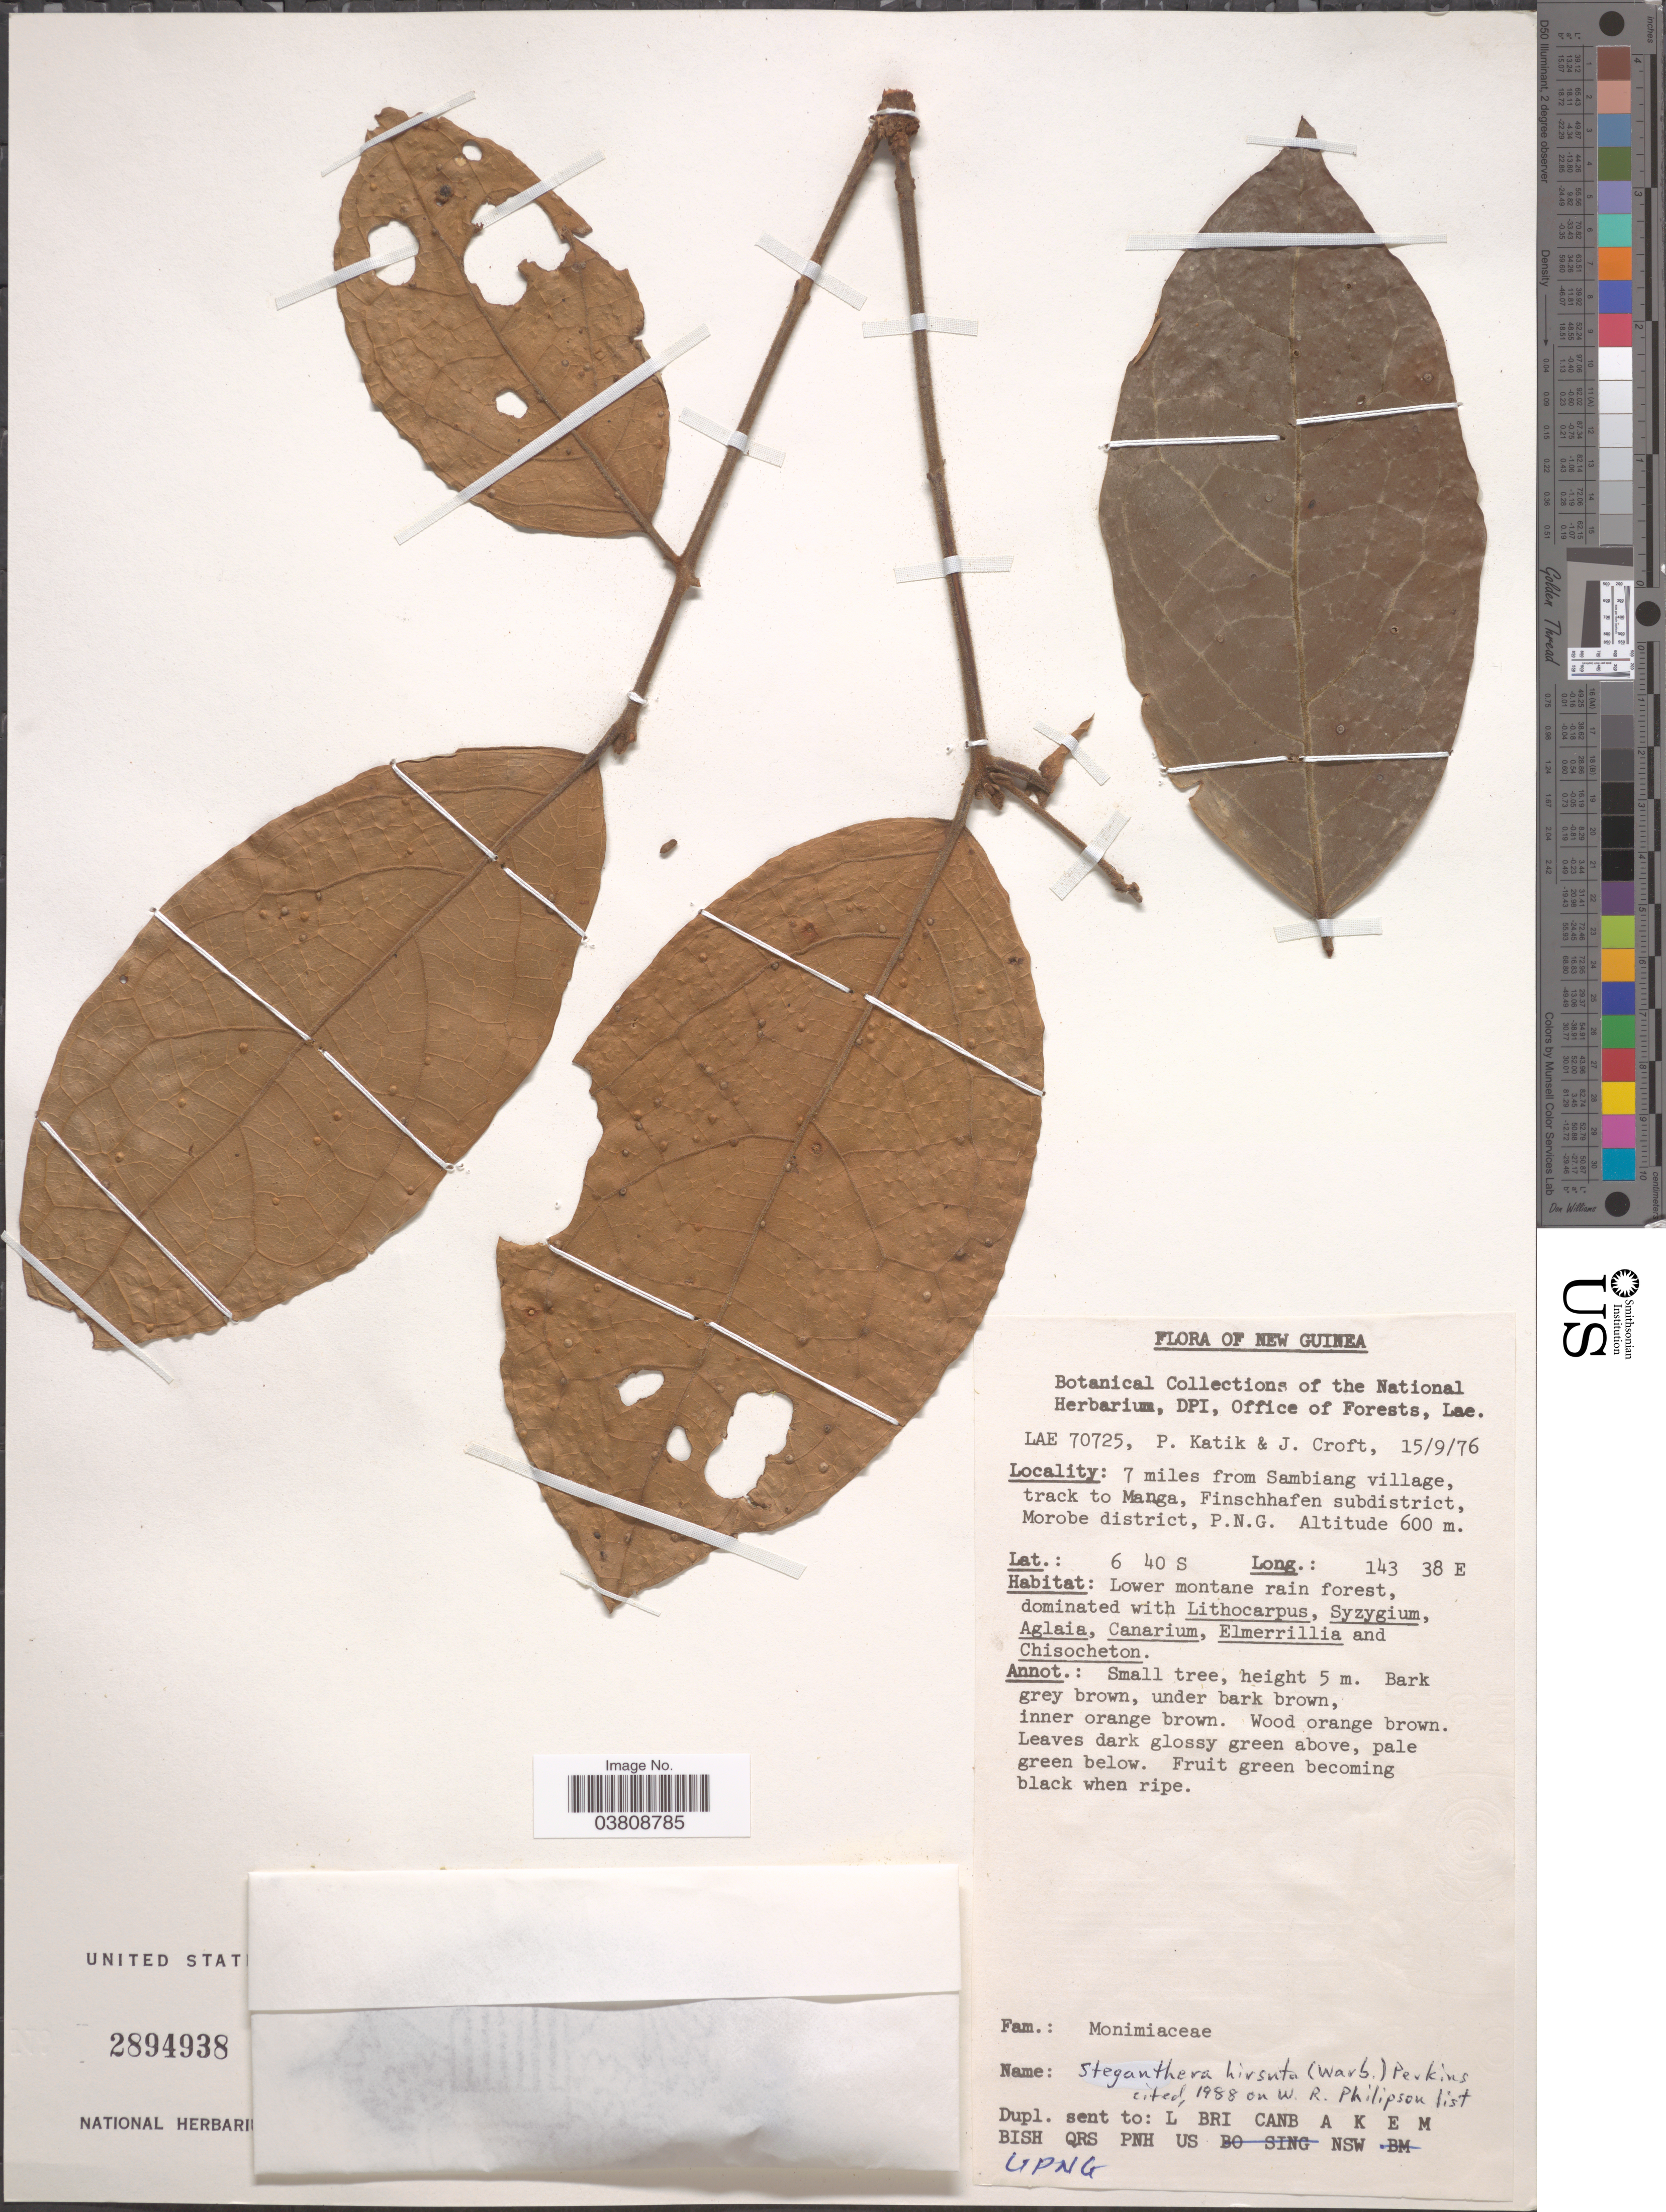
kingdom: Plantae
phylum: Tracheophyta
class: Magnoliopsida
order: Laurales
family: Monimiaceae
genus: Steganthera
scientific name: Steganthera hirsuta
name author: (Warb.) Perkins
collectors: P. Katik & J. Croft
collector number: LAE 70725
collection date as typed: Transcribed d/m/y: 15/9/76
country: Papua New Guinea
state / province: Morobe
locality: New Guinea. 7 miles from Sambiang village, track to Manga, Finschhafen subdistrict. Morobe district.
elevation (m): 600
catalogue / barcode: US 2894938